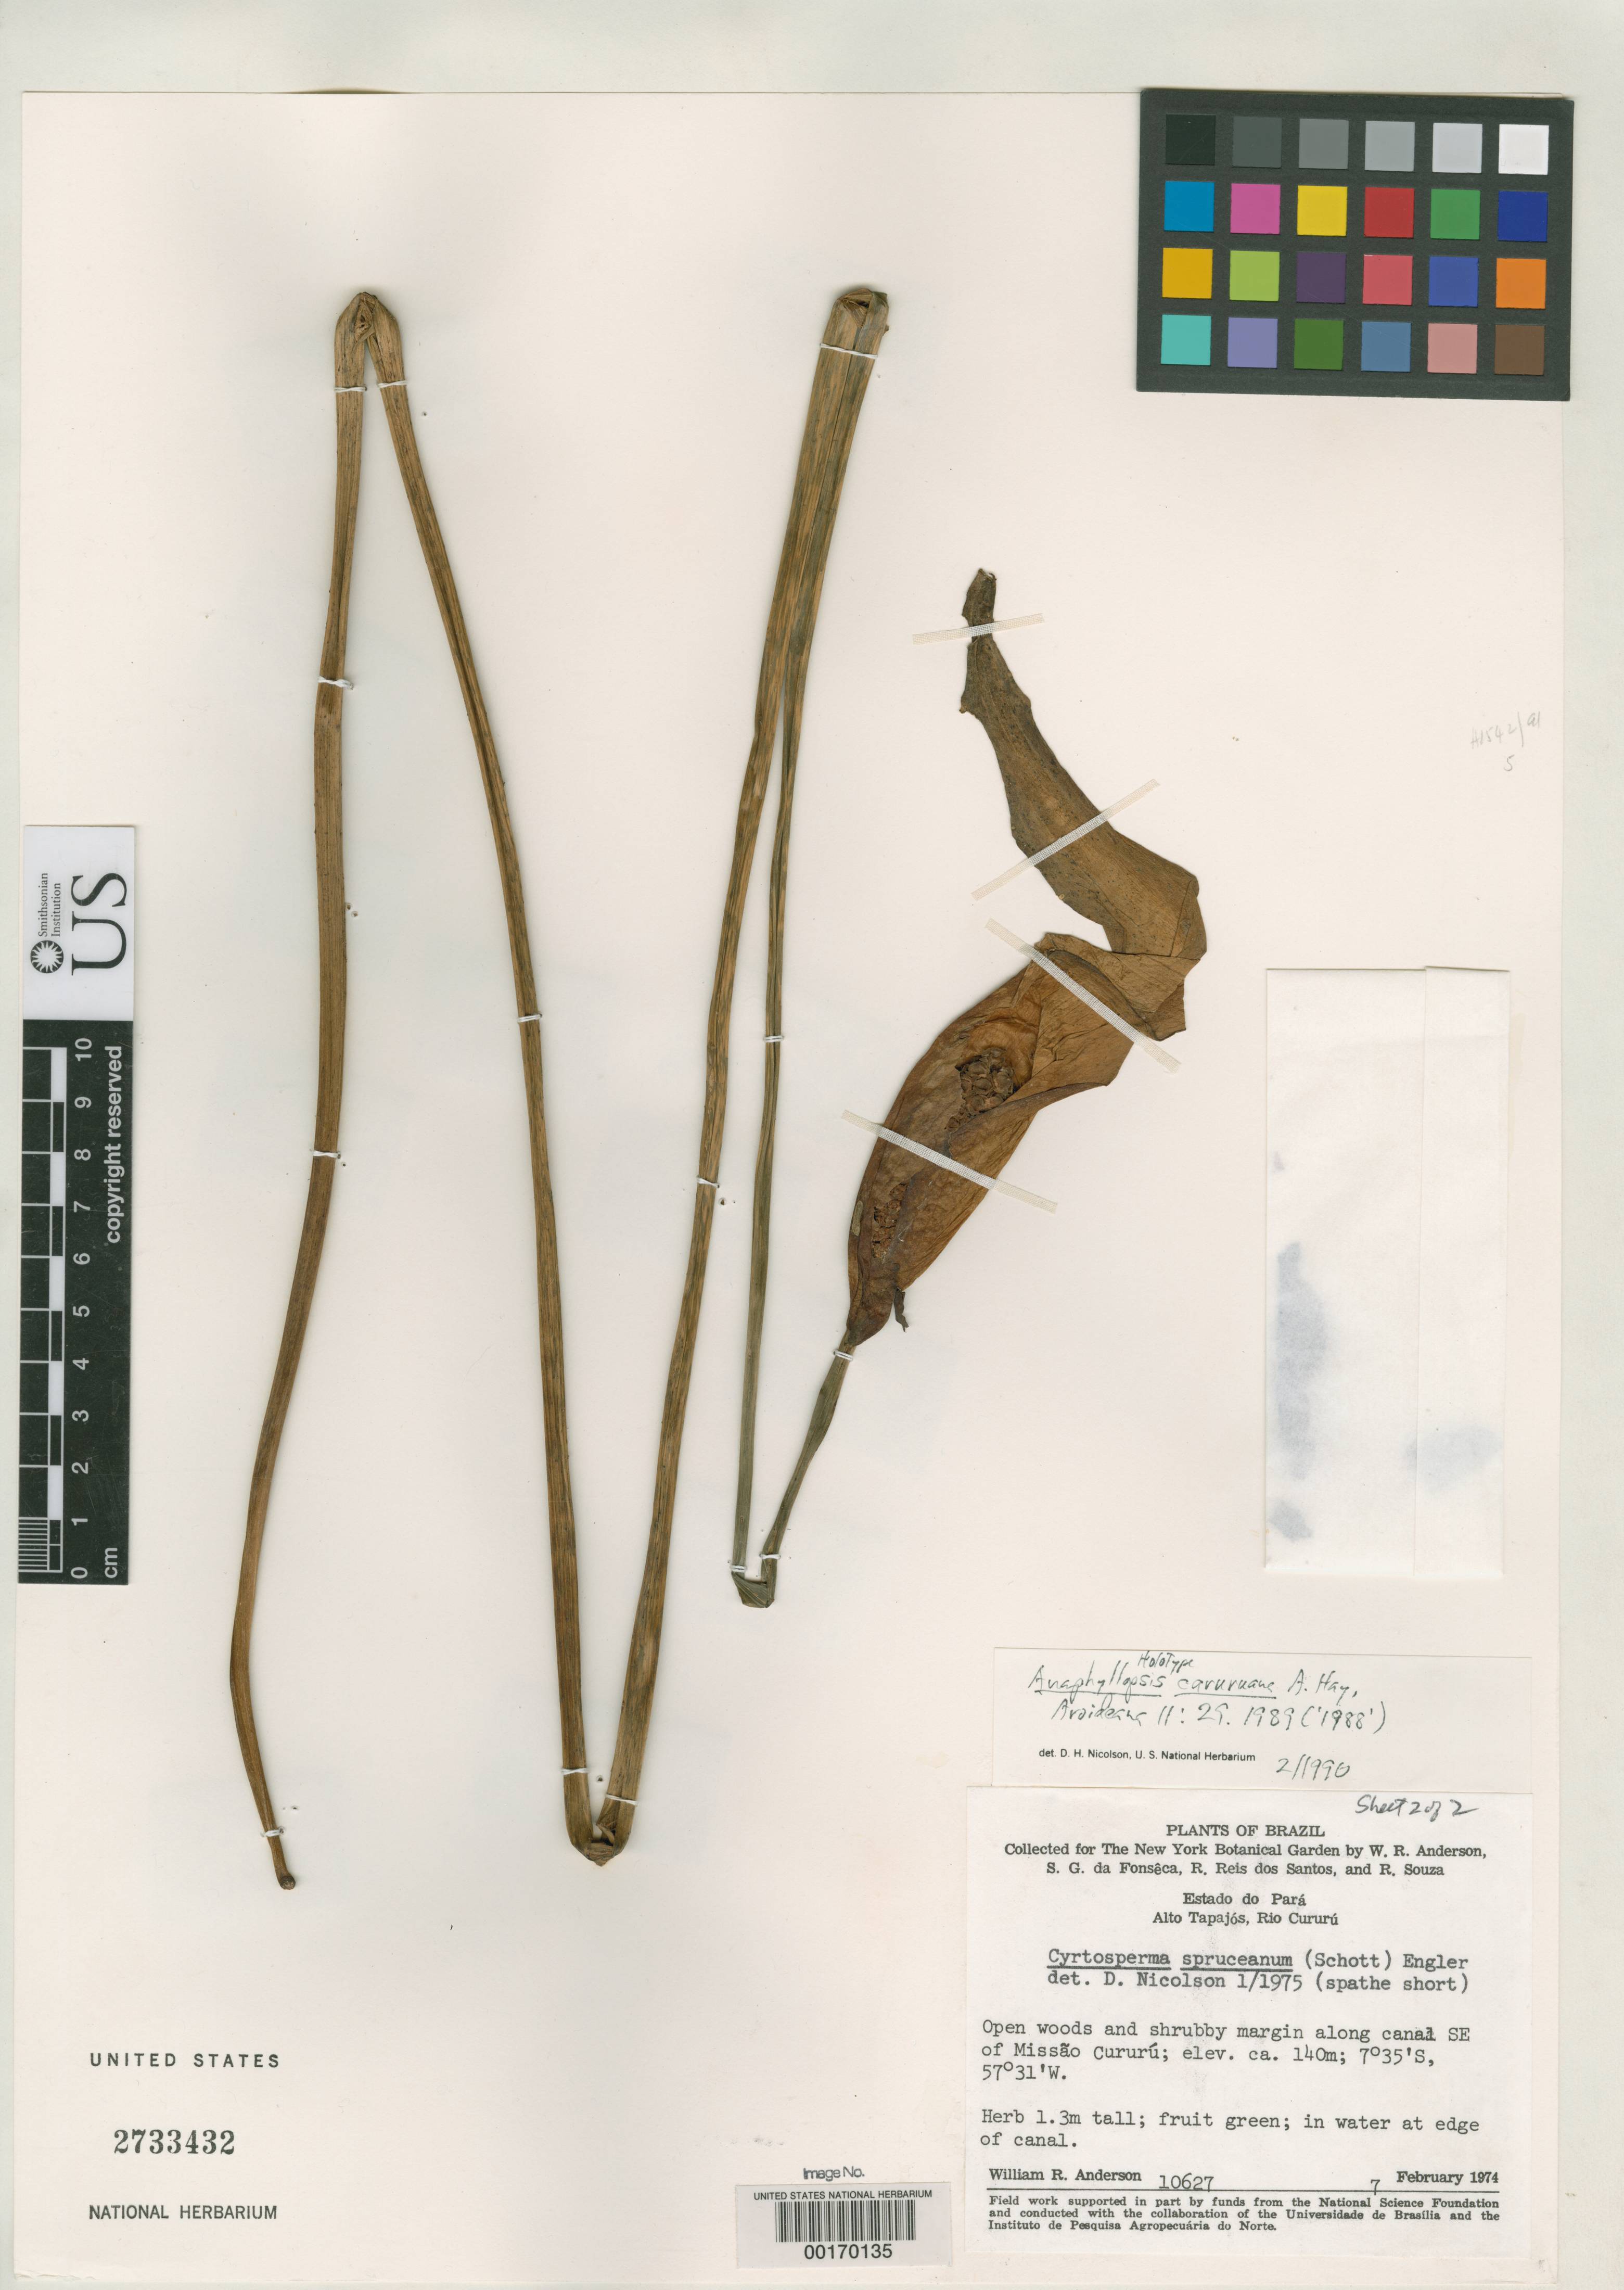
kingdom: Plantae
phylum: Tracheophyta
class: Liliopsida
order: Alismatales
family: Araceae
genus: Anaphyllopsis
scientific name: Anaphyllopsis cururuana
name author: A. Hay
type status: Holotype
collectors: W. R. Anderson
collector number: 10627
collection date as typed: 07 Feb 1974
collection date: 1974-02-07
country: Brazil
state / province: Pará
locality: Alto Tapajos, Rio Cururu, open woods and shrubby margin along canal SE of Missao Cururu.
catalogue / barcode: US 2733432